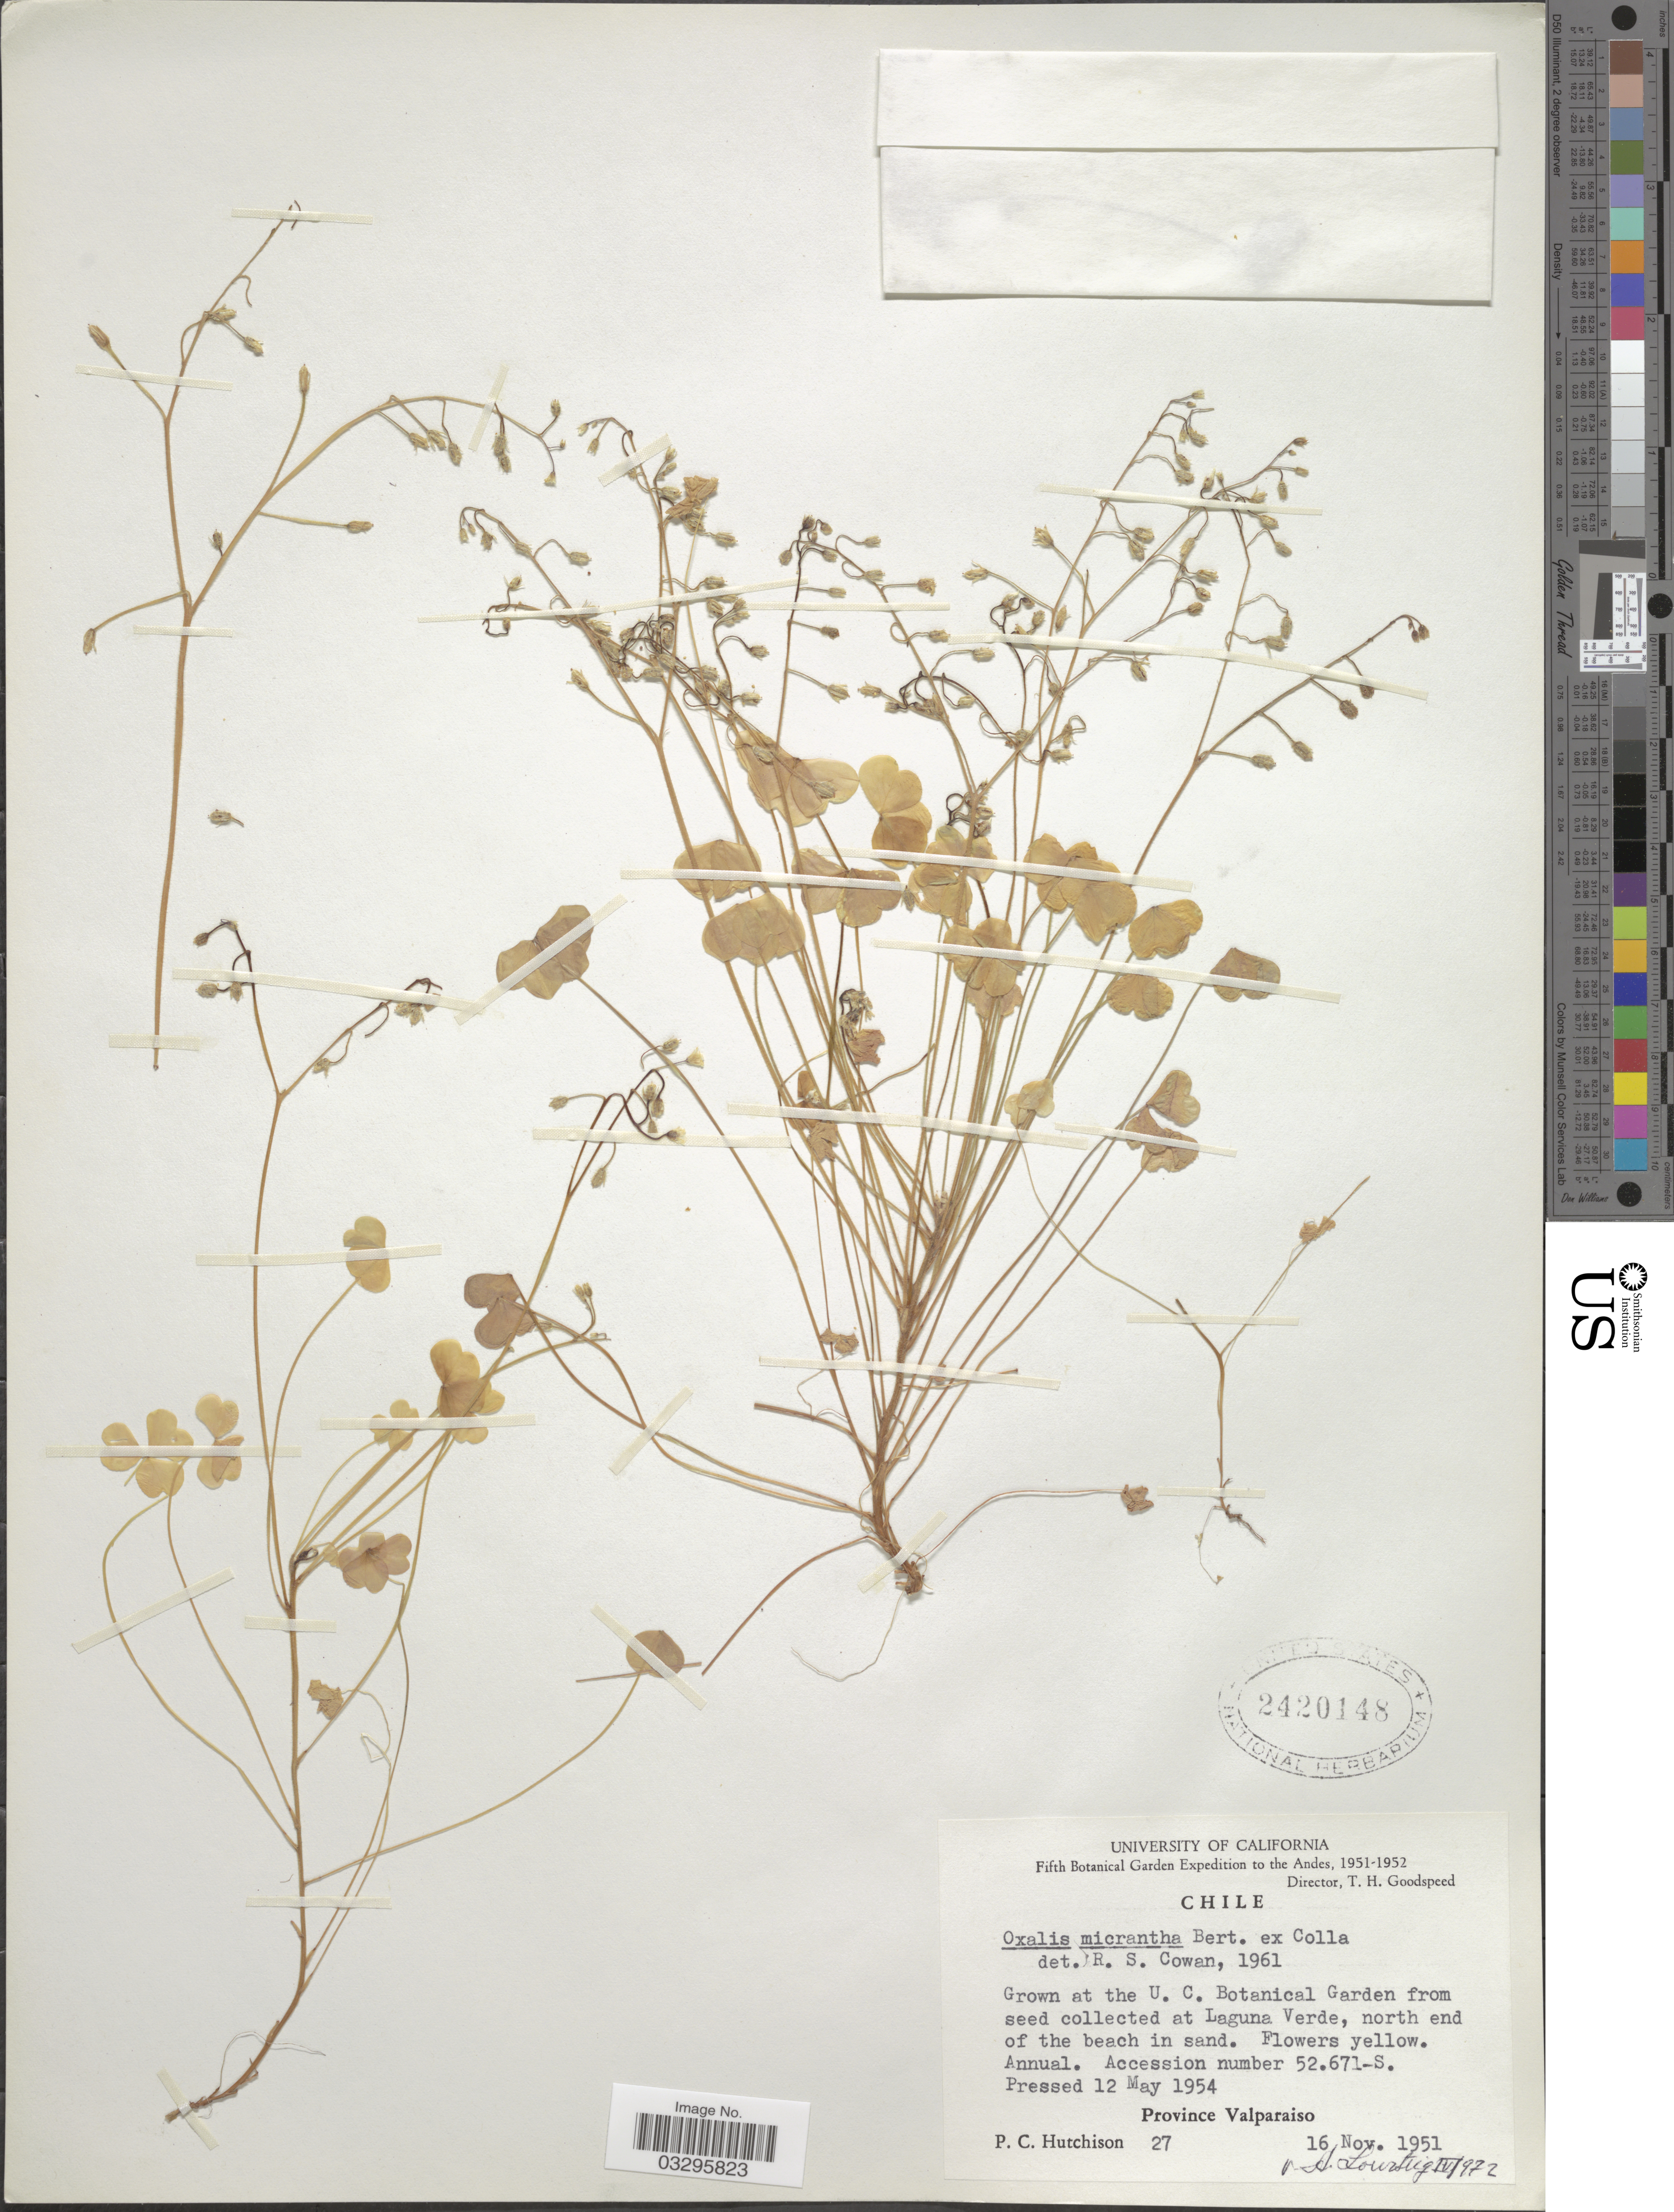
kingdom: Plantae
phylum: Tracheophyta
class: Magnoliopsida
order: Oxalidales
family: Oxalidaceae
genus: Oxalis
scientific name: Oxalis micrantha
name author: Bertero ex Savi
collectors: P. C. Hutchison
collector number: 27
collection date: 1951-11-16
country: United States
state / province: California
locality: Andes [unsure placement]. Grown at the U.C. Botanical Garden.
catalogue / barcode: US 2420148